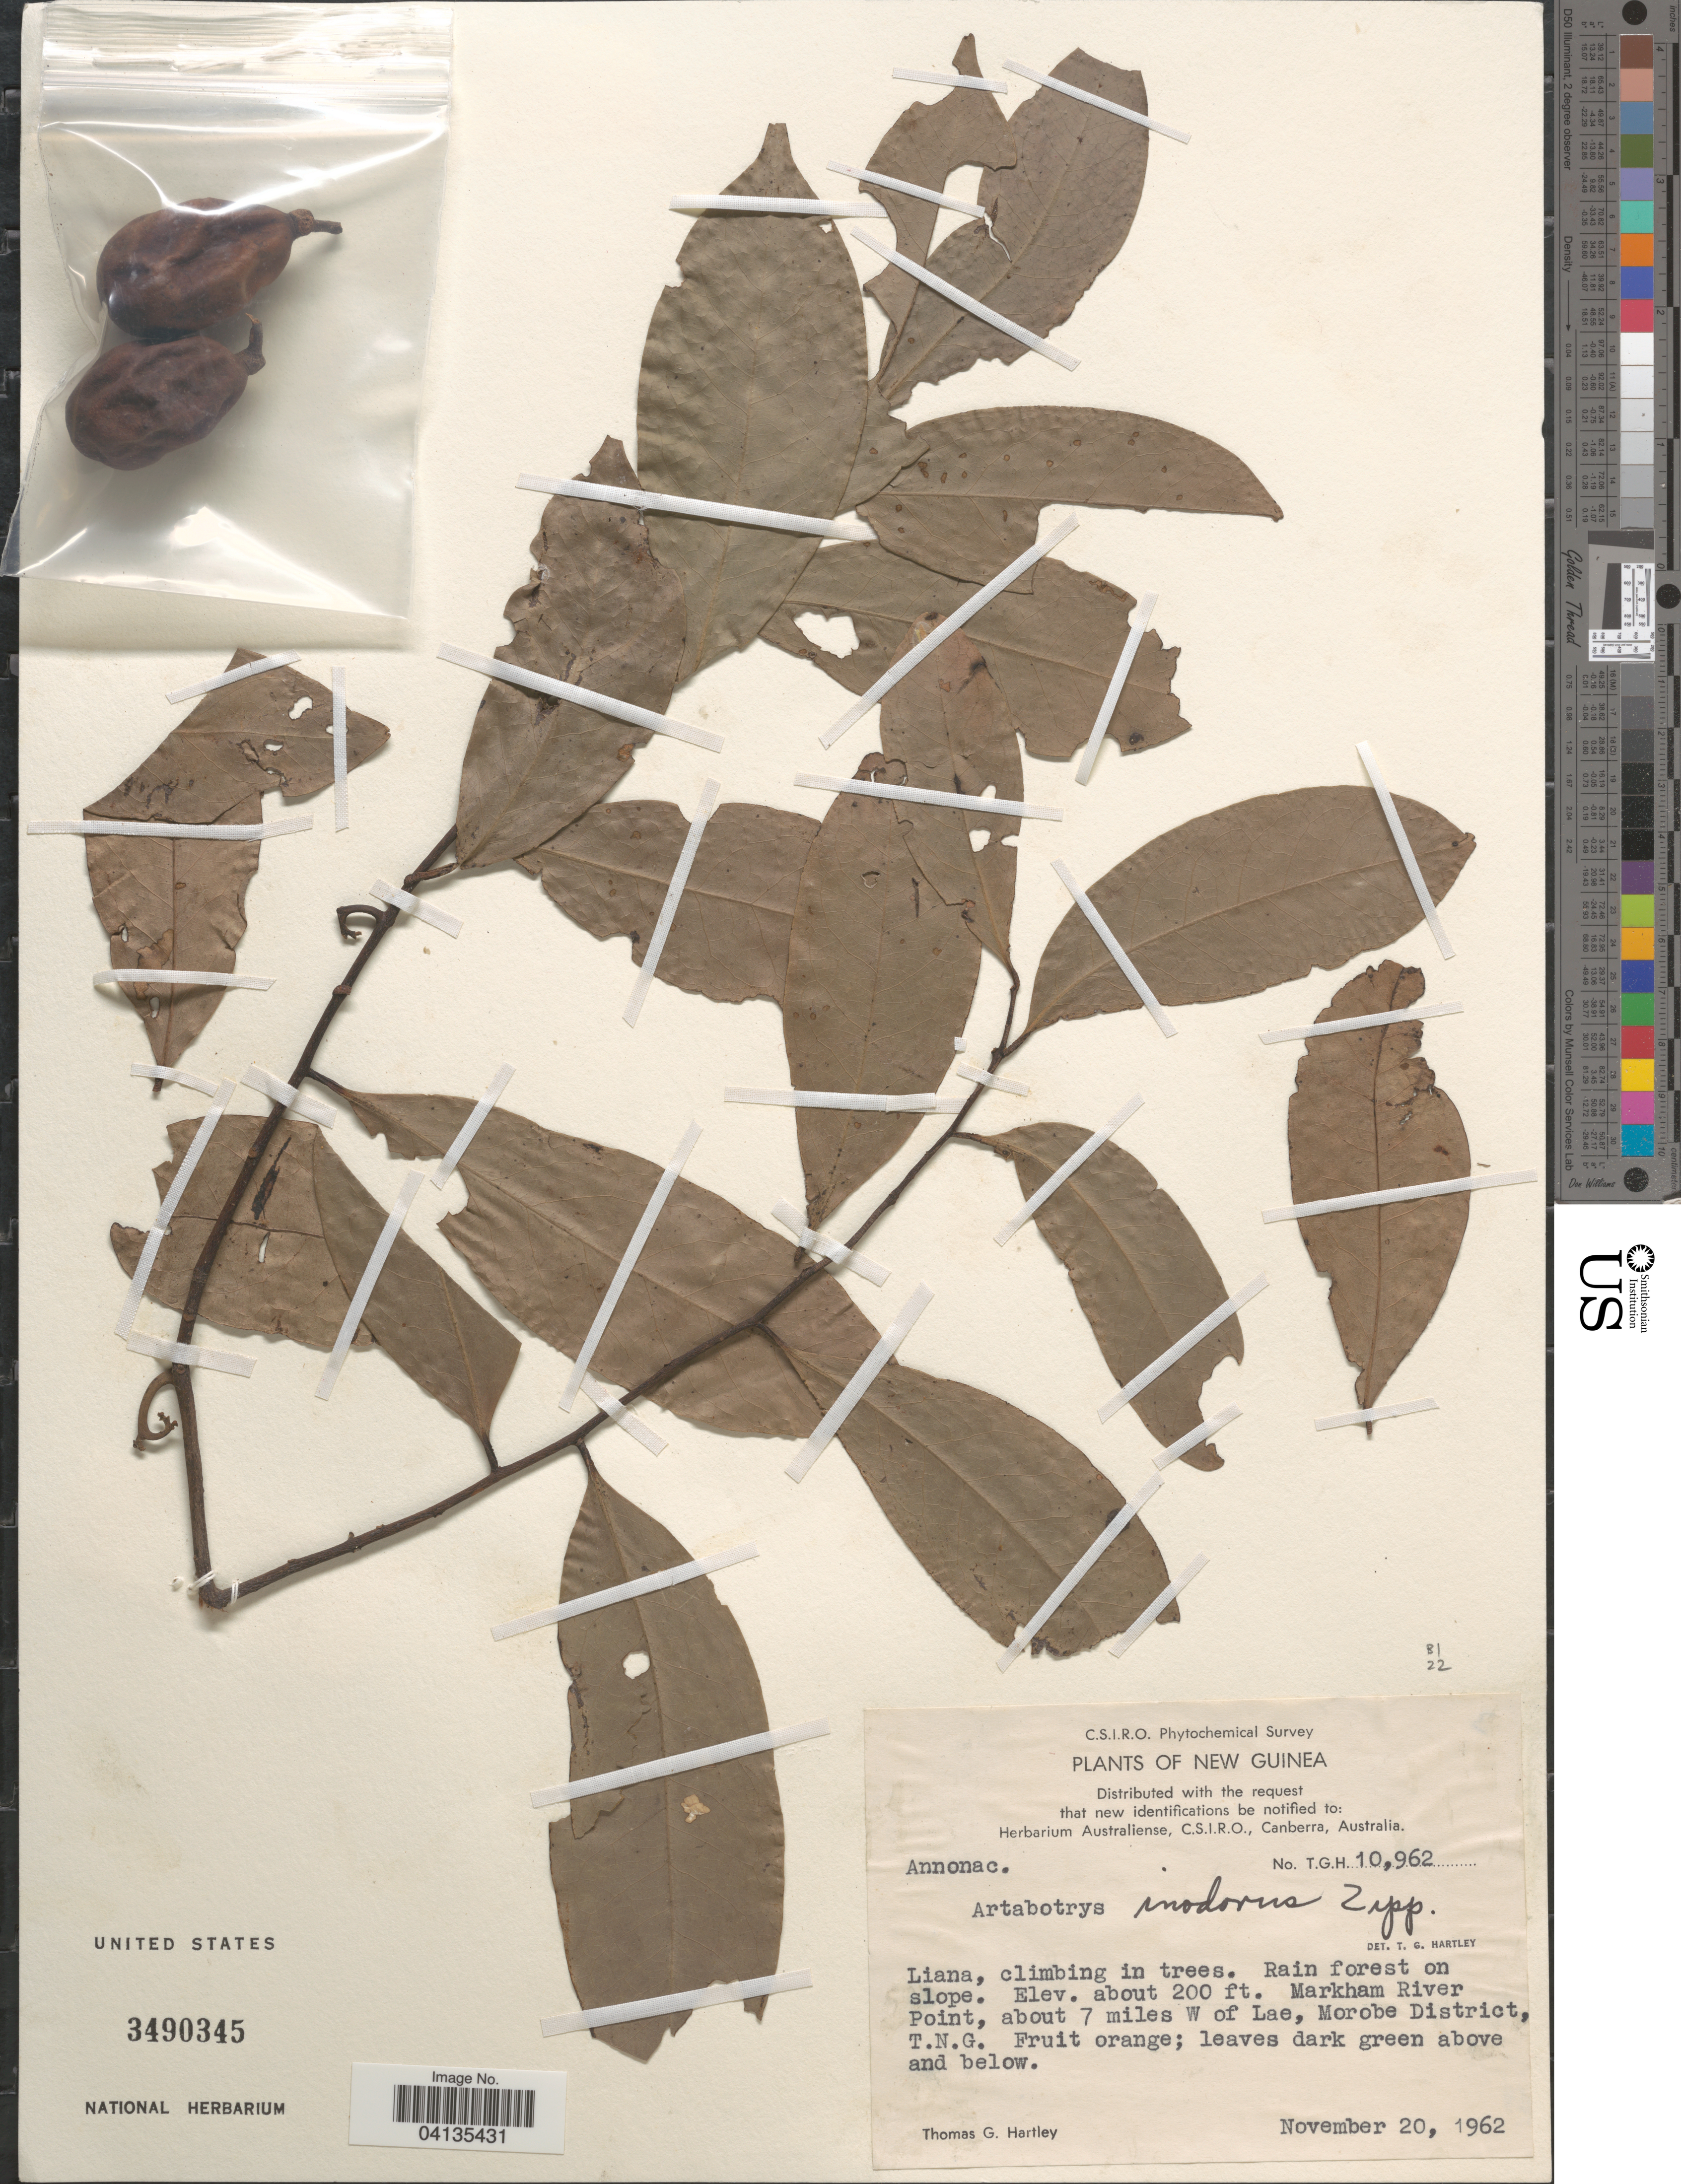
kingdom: Plantae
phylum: Tracheophyta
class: Magnoliopsida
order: Magnoliales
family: Annonaceae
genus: Artabotrys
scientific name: Artabotrys inodorus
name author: Zipp.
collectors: T. G. Hartley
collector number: TGH10962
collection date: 1962-11-20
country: Papua New Guinea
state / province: Morobe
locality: C.S.I.R.O. Phytochemical Survey. Markham River Point, about 7 miles W of Lae, Morobe District, T.N.G.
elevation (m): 61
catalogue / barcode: US 3490345